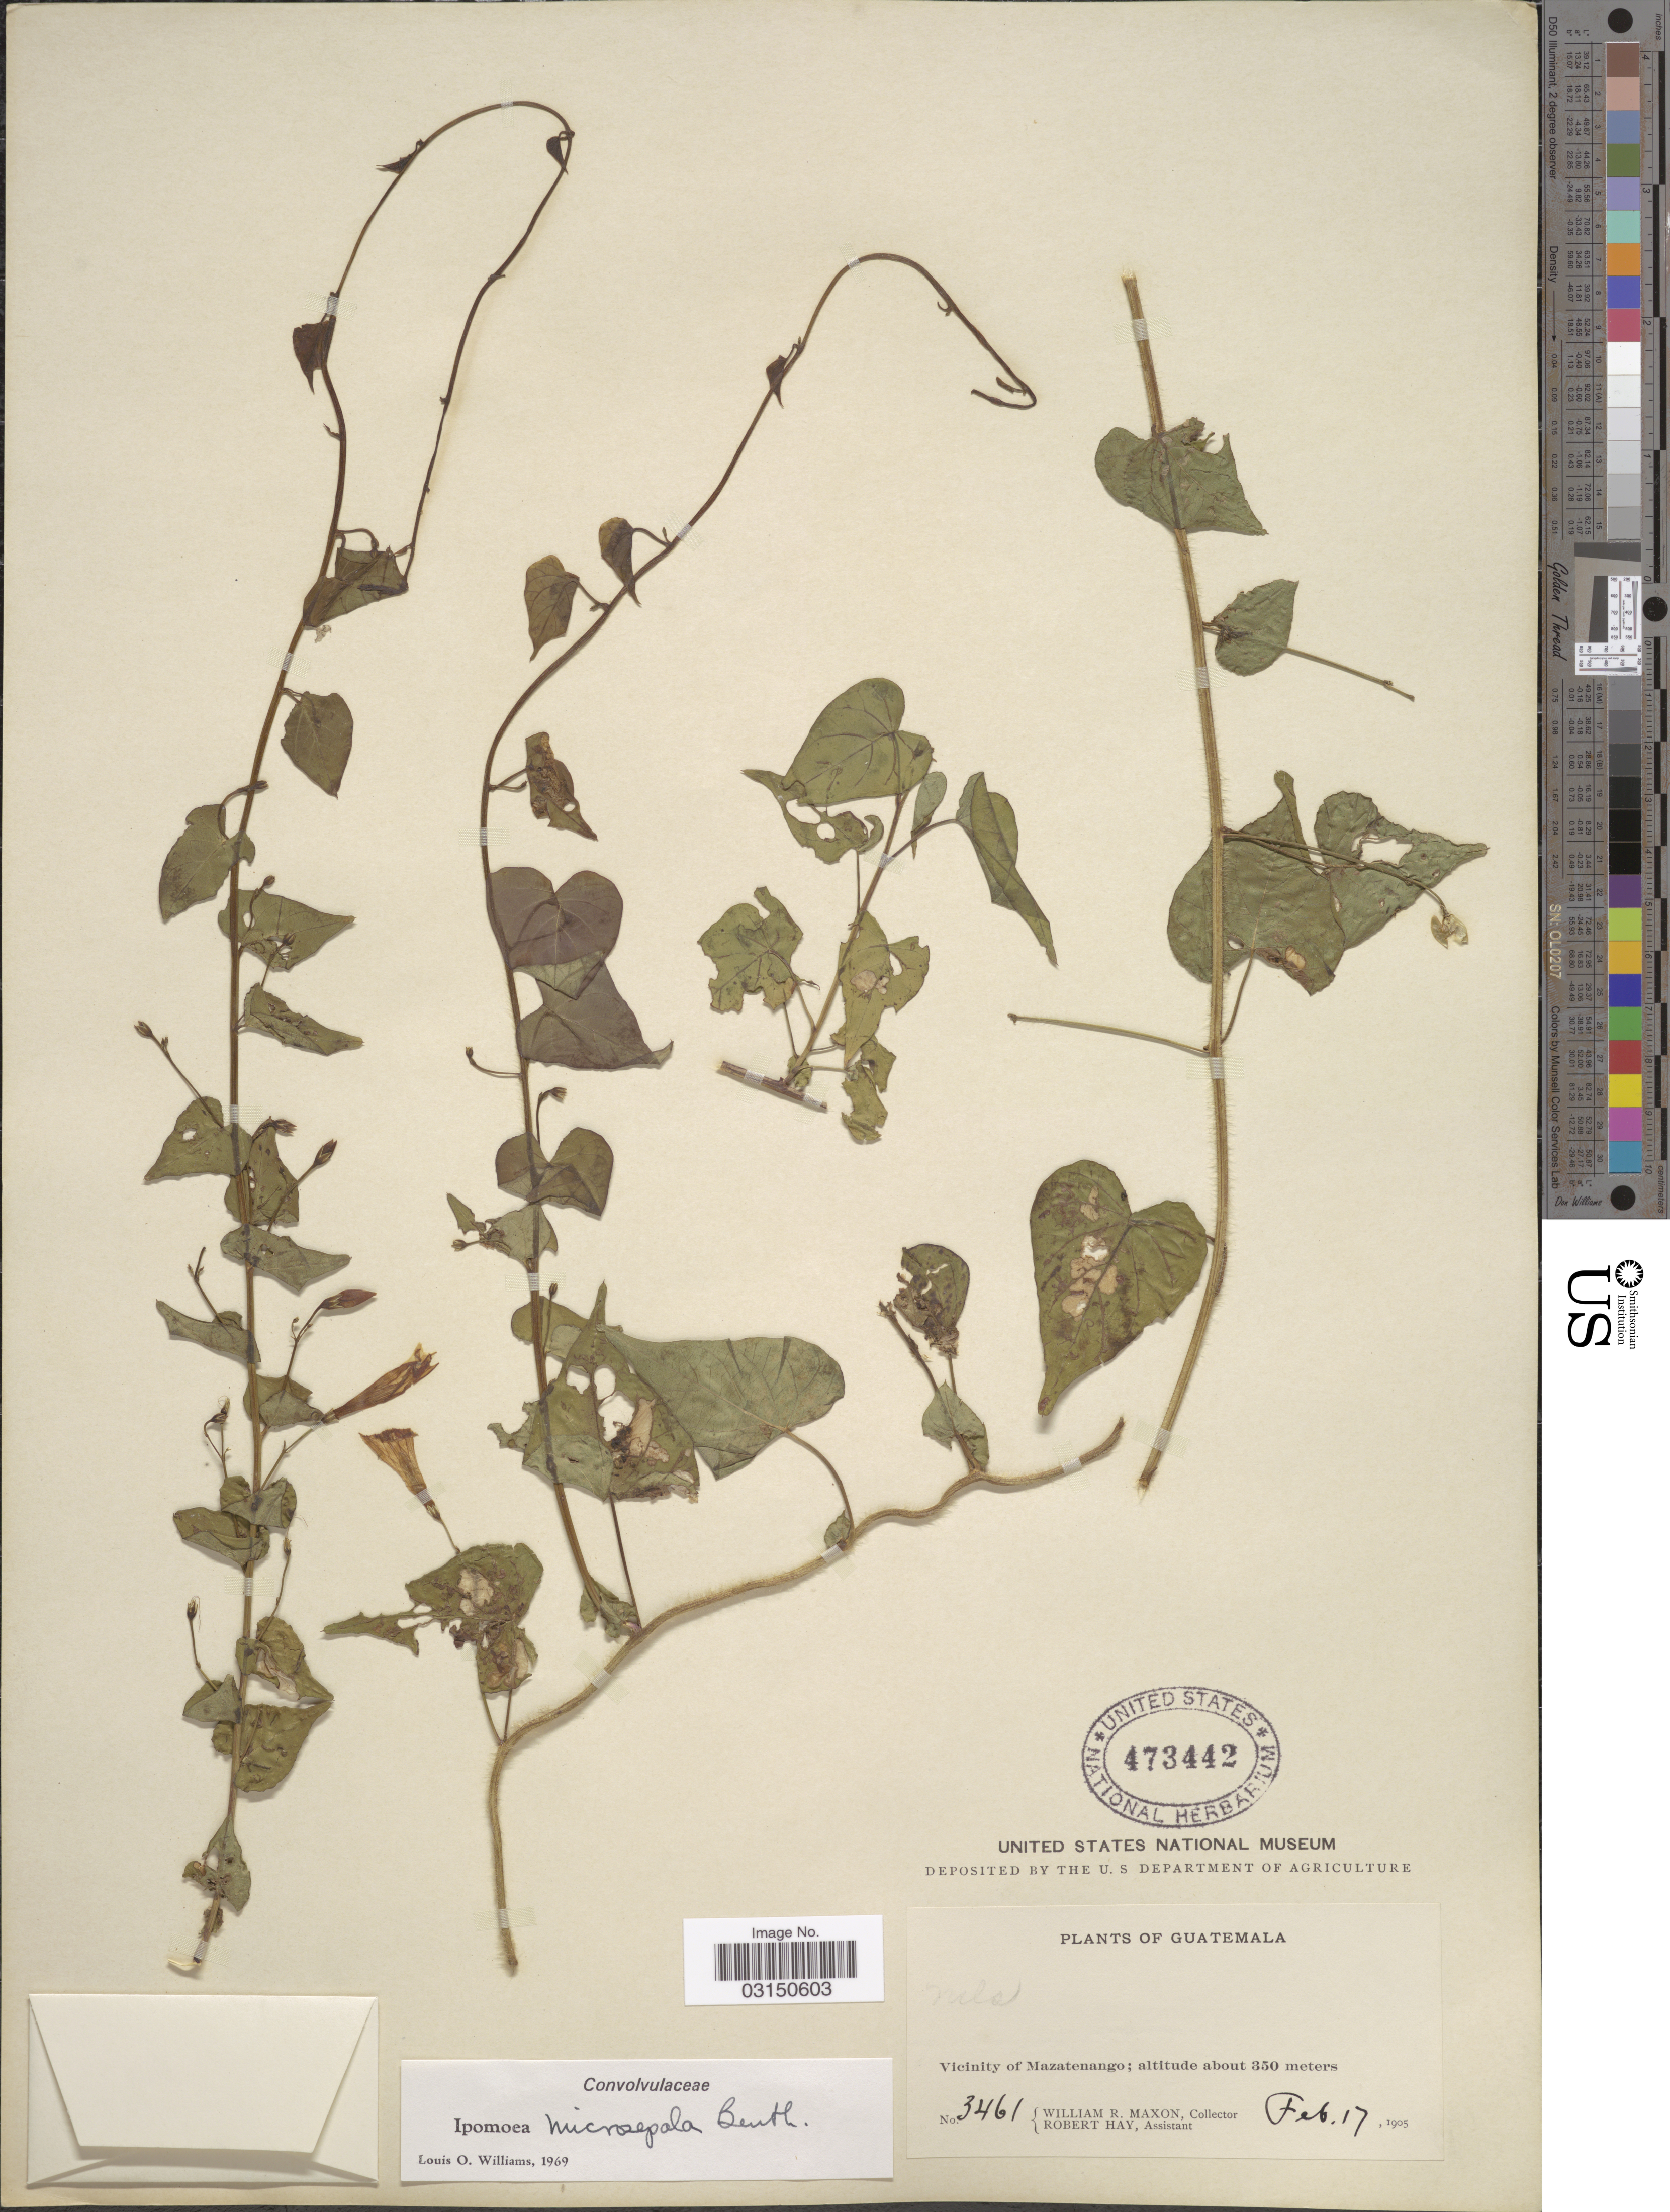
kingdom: Plantae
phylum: Tracheophyta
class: Magnoliopsida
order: Solanales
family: Convolvulaceae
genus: Ipomoea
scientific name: Ipomoea microsepala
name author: Benth.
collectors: W. R. Maxon & R. H. Hay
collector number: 3461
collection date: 1905-02-17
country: Guatemala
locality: Vicinity of Mazatenango.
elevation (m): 350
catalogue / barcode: US 473442